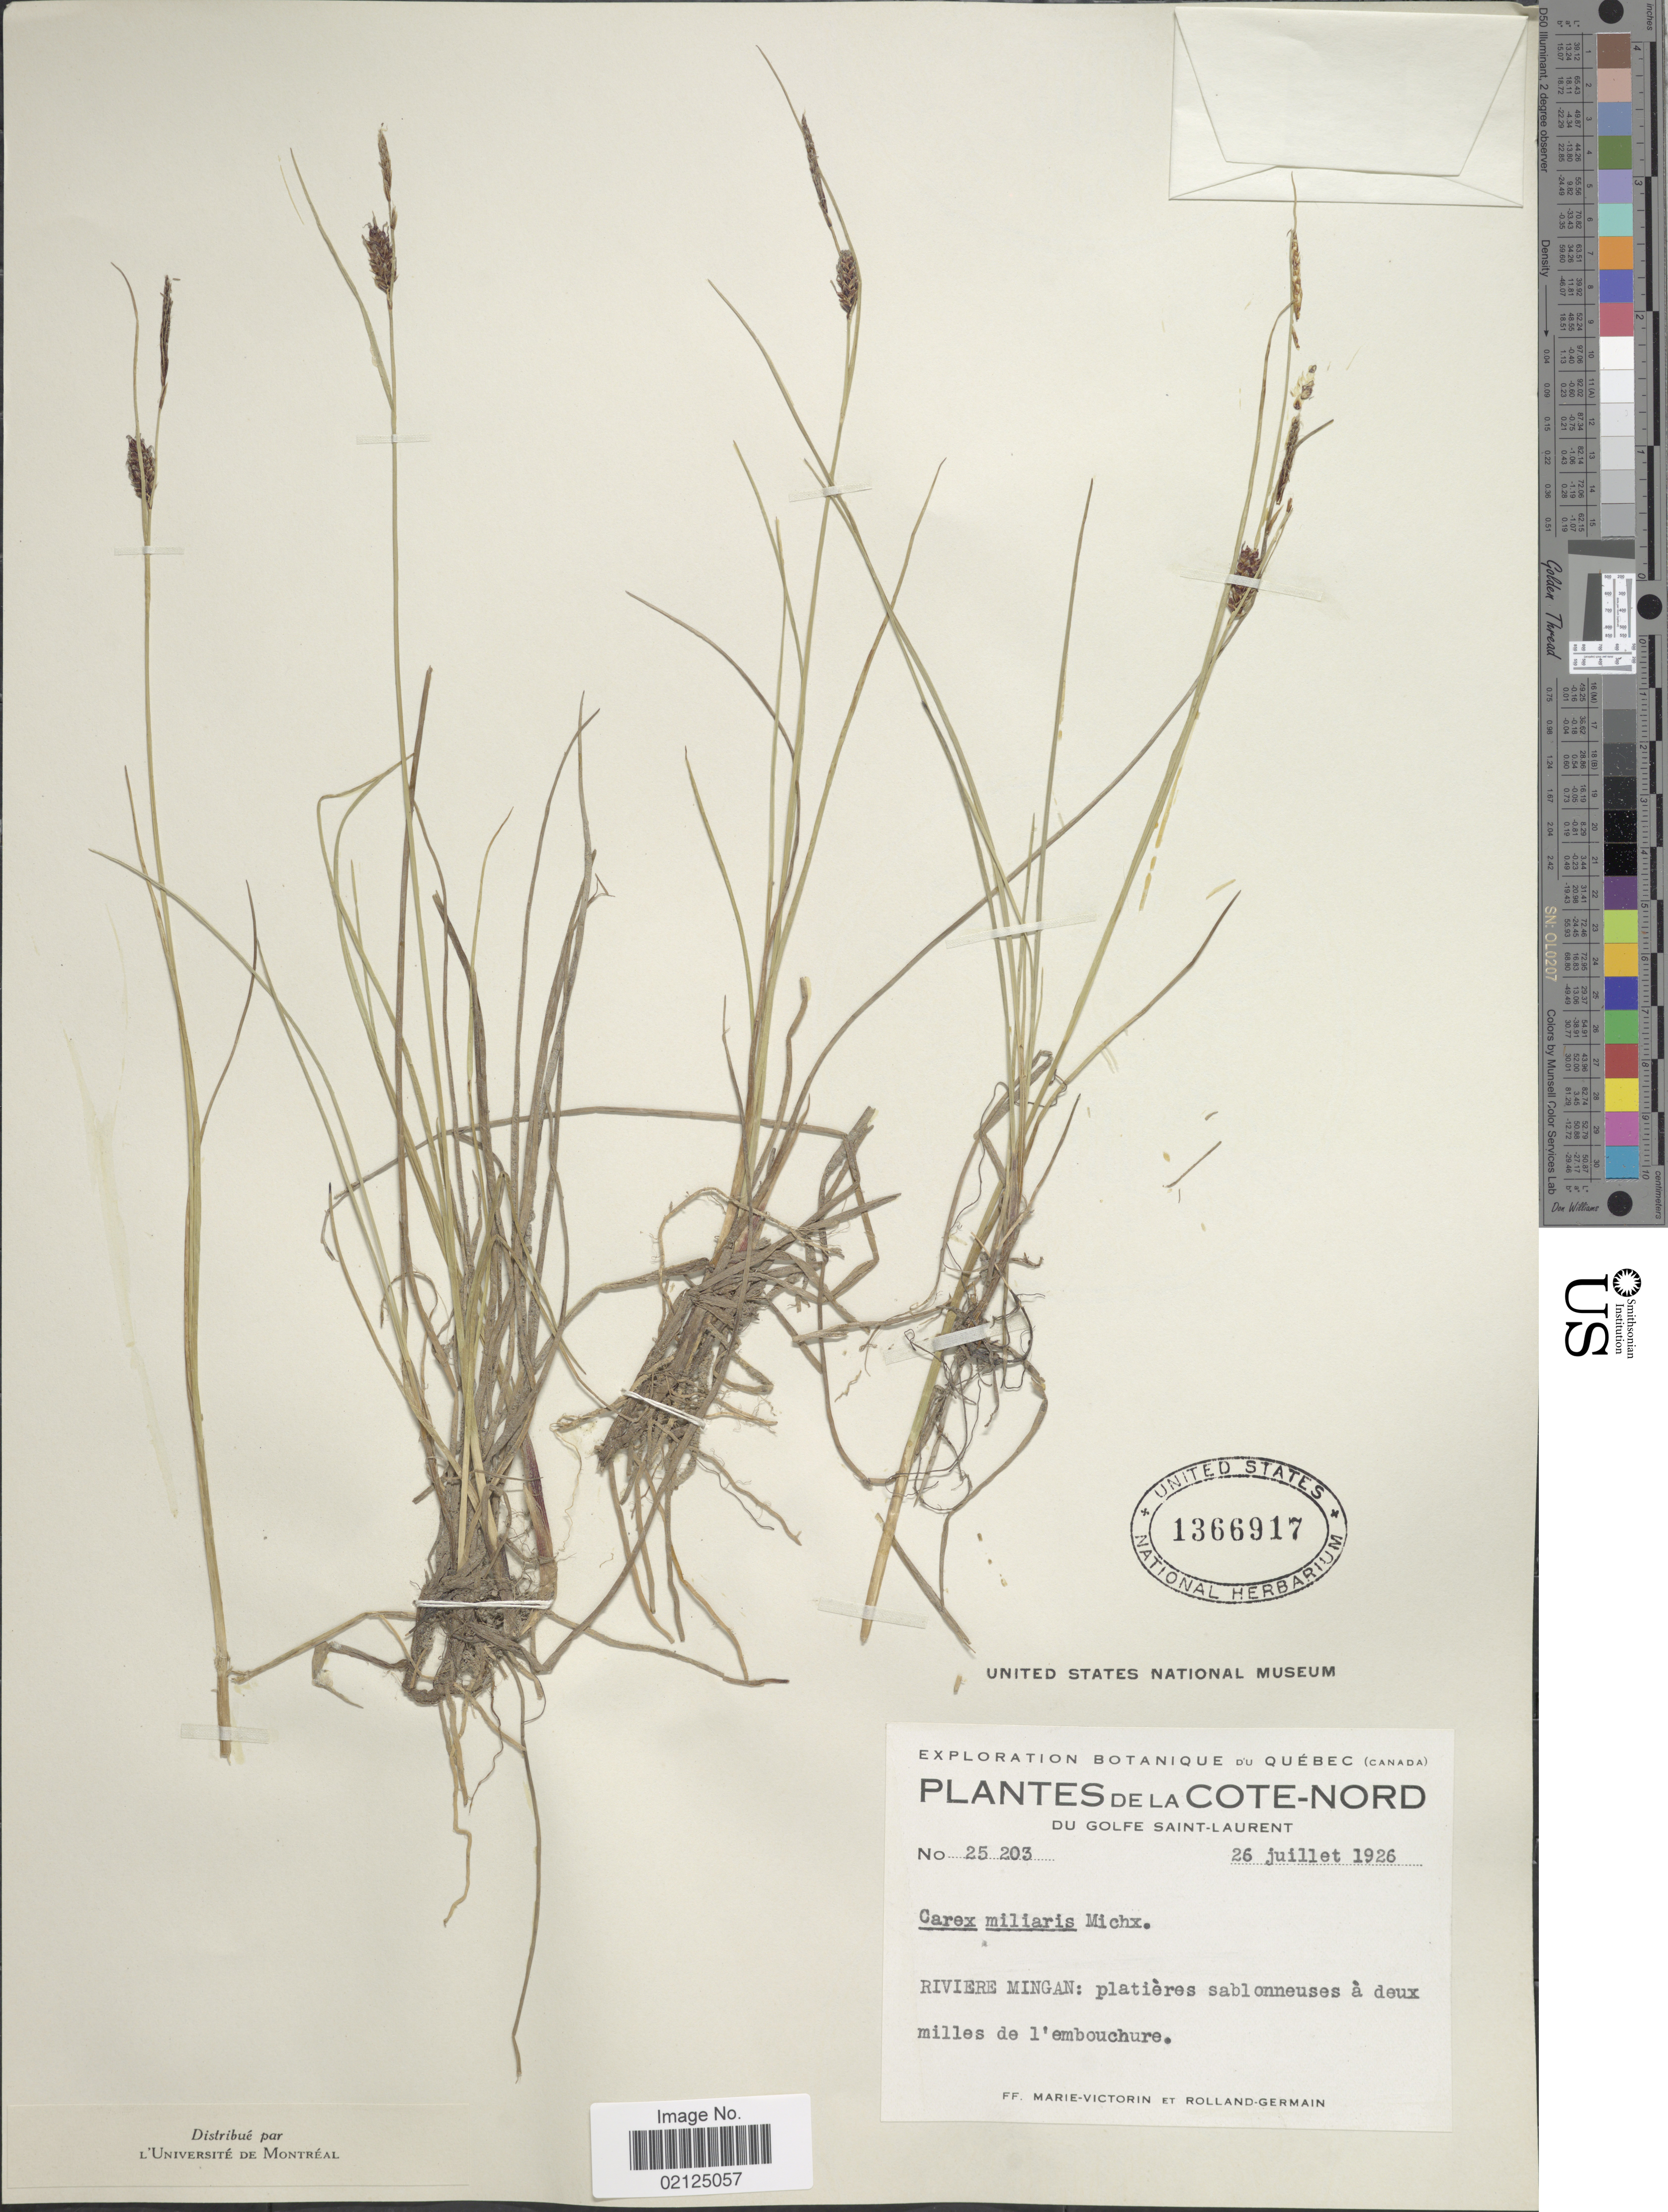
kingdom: Plantae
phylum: Tracheophyta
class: Liliopsida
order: Poales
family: Cyperaceae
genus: Carex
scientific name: Carex miliaris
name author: Michx.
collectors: F. Marie-Victorin & Rolland-Germain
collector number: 25203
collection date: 1926-07-26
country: Canada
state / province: Quebec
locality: De la Cote-Nord. Du Golfe Saint-Laurent. Riviere Mingan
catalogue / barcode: US 1366917